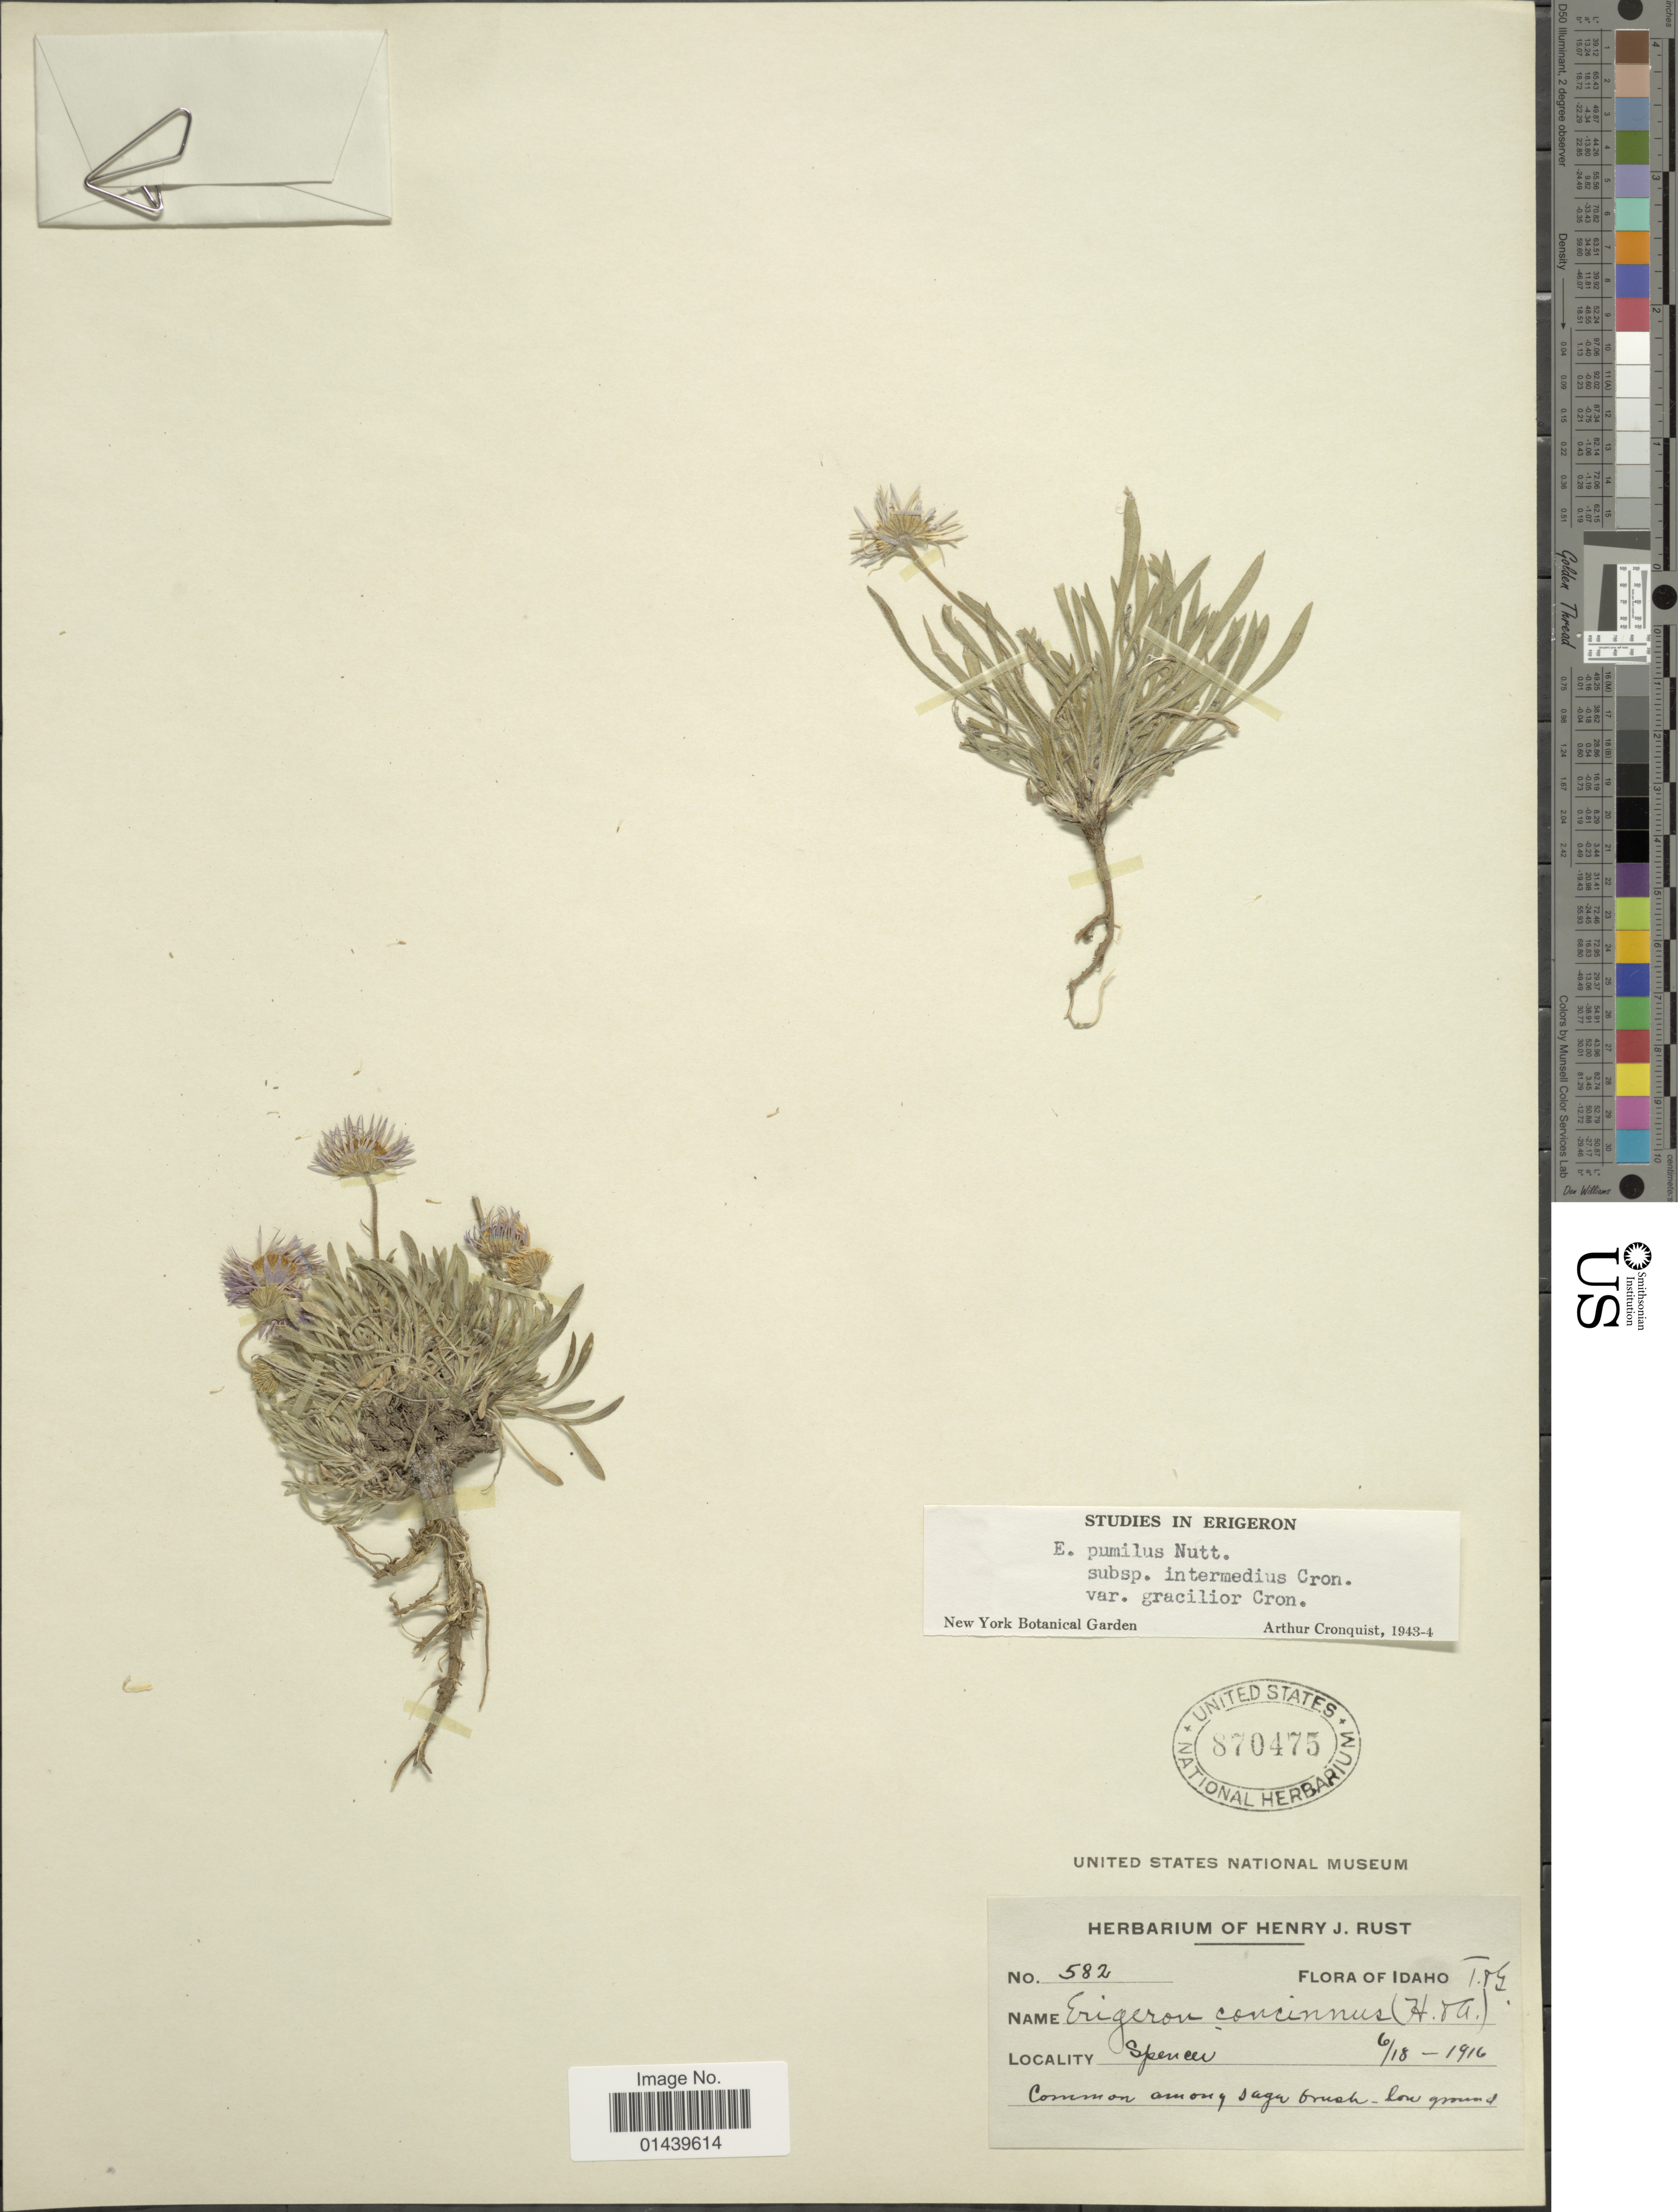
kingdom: Plantae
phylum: Tracheophyta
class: Magnoliopsida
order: Asterales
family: Asteraceae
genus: Erigeron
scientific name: Erigeron pumilus subsp. intermedius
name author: Cronq.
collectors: ex herb. Henry J. Rust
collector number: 582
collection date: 1916-06-18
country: United States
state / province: Idaho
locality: Spencer.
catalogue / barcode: US 870475